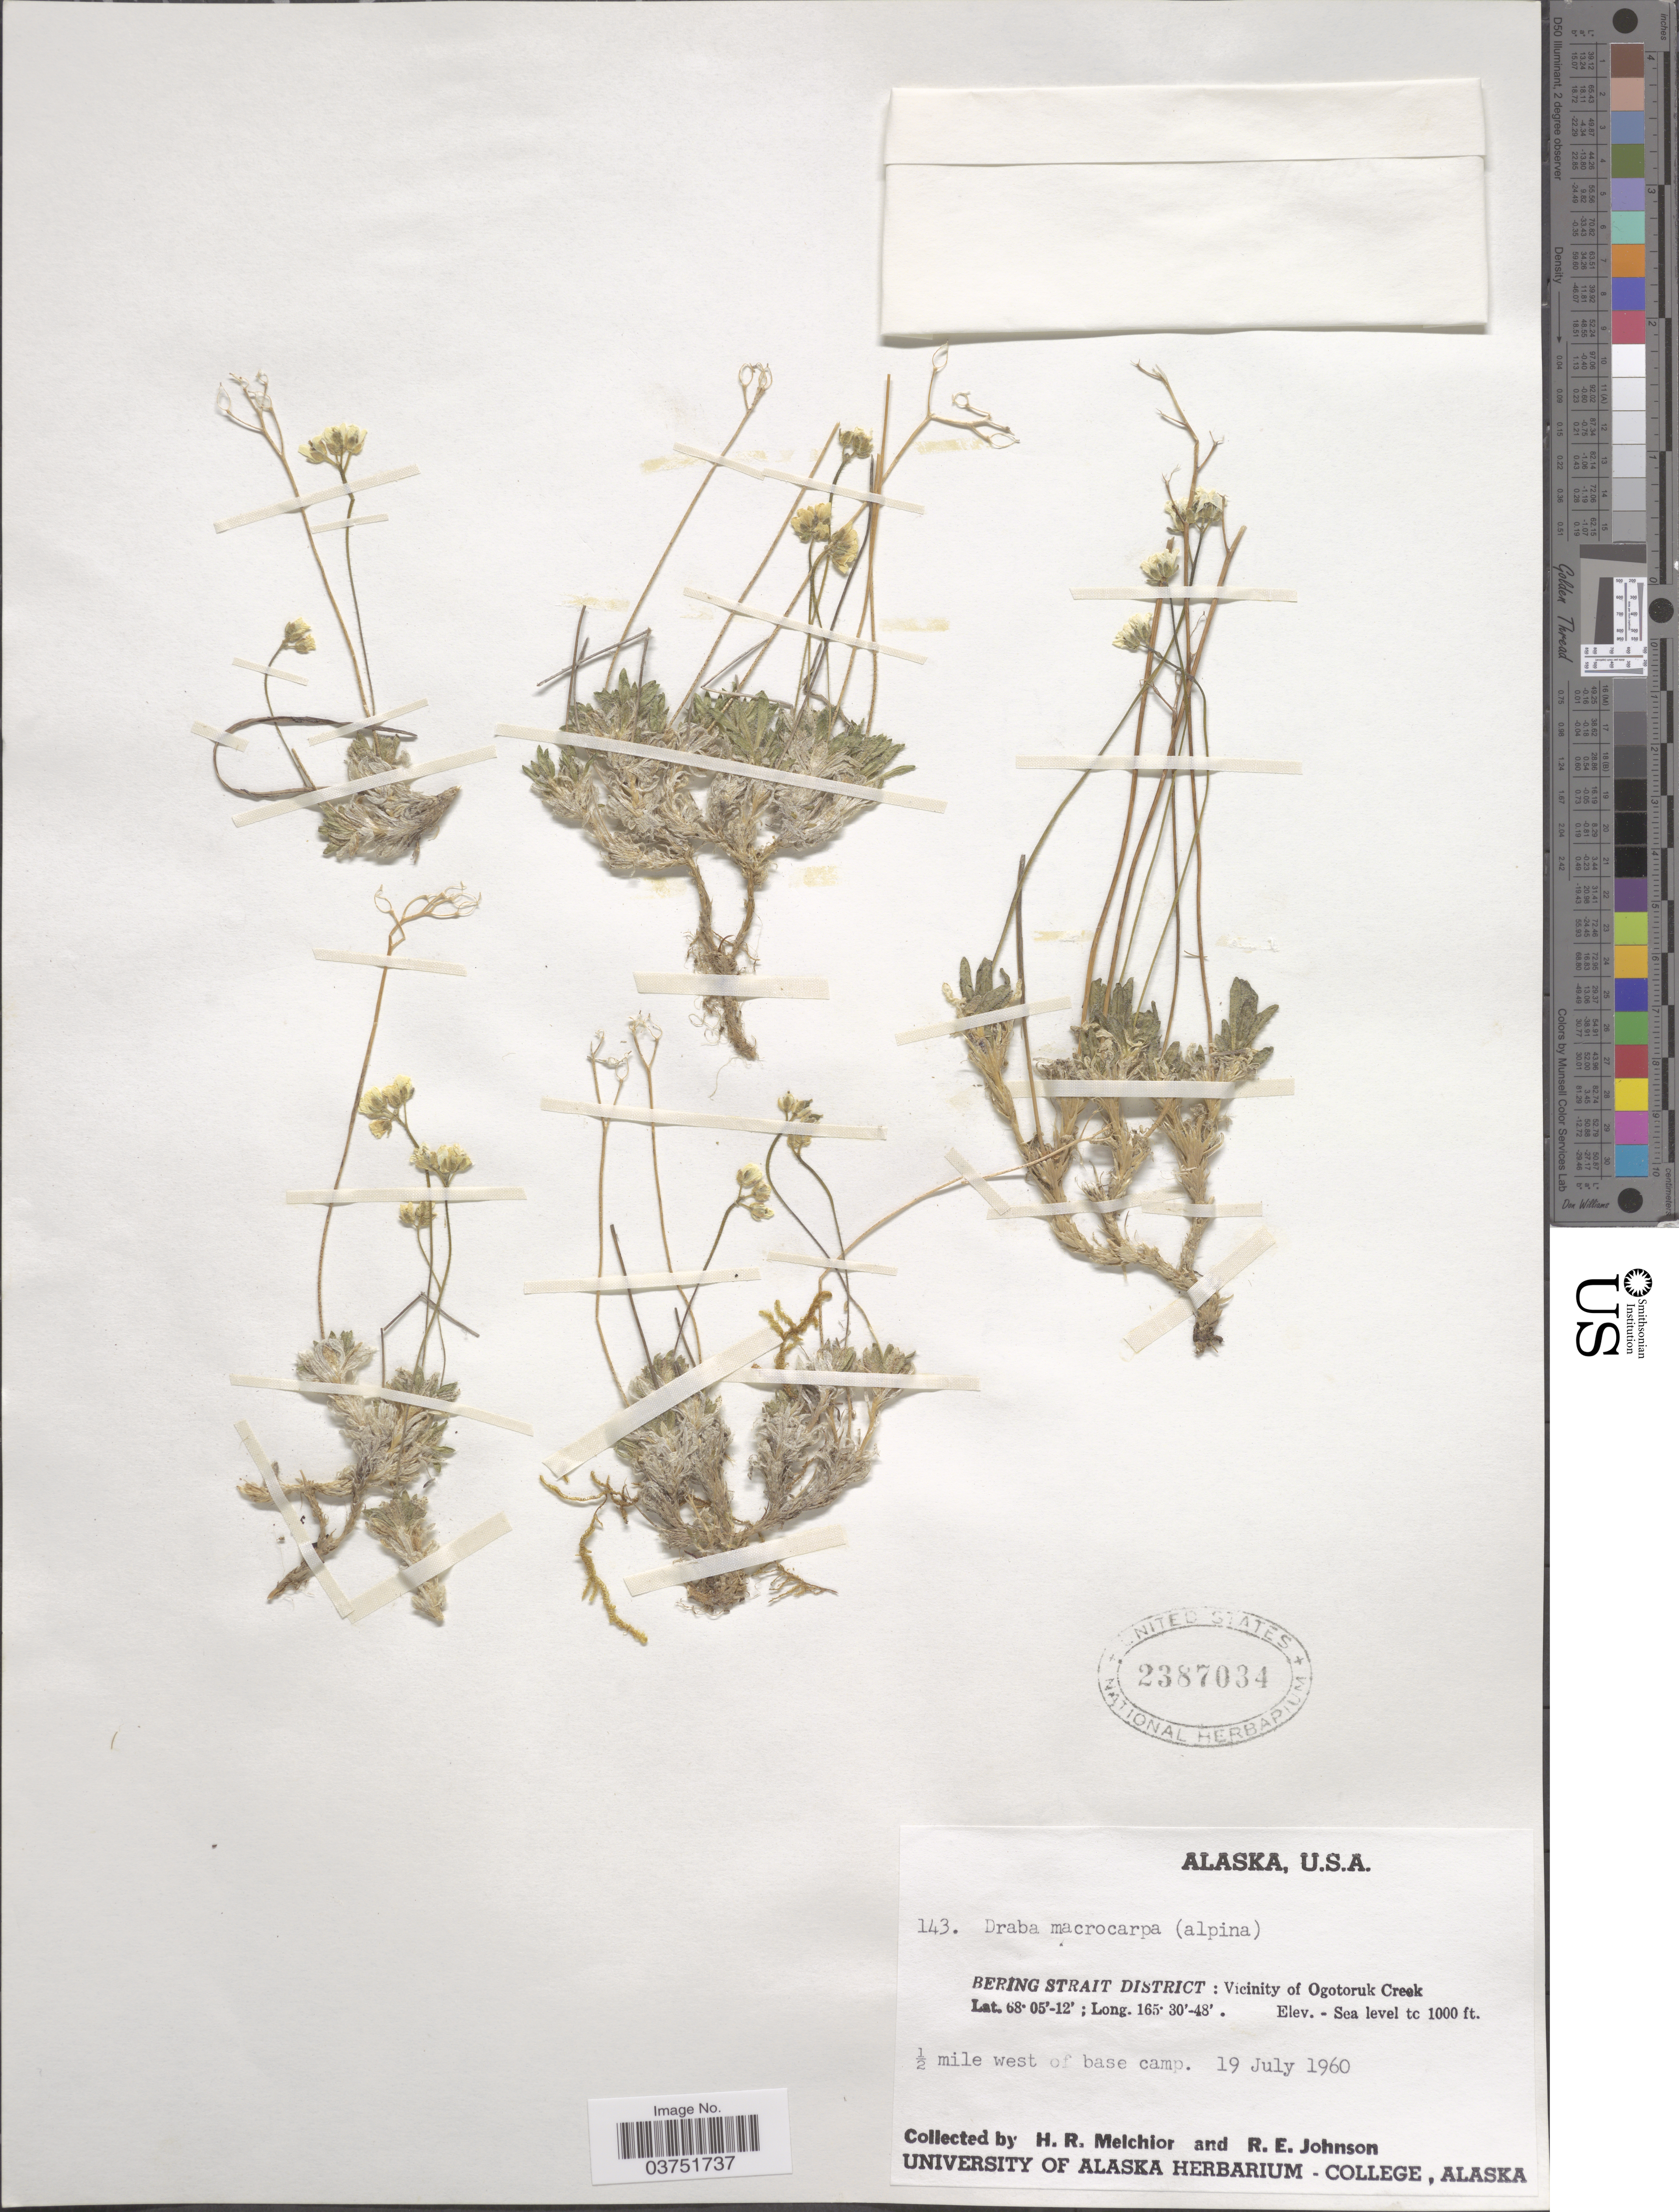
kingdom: Plantae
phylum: Tracheophyta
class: Magnoliopsida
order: Brassicales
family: Brassicaceae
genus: Draba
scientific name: Draba macrocarpa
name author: Adams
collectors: H. R. Melchior & R. Johnson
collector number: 143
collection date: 1960-07-19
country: United States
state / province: Alaska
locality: Bering Strait District: Viciniy of Ogotoruk Creek. ½ mile west of base camp.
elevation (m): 0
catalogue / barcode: US 2387034